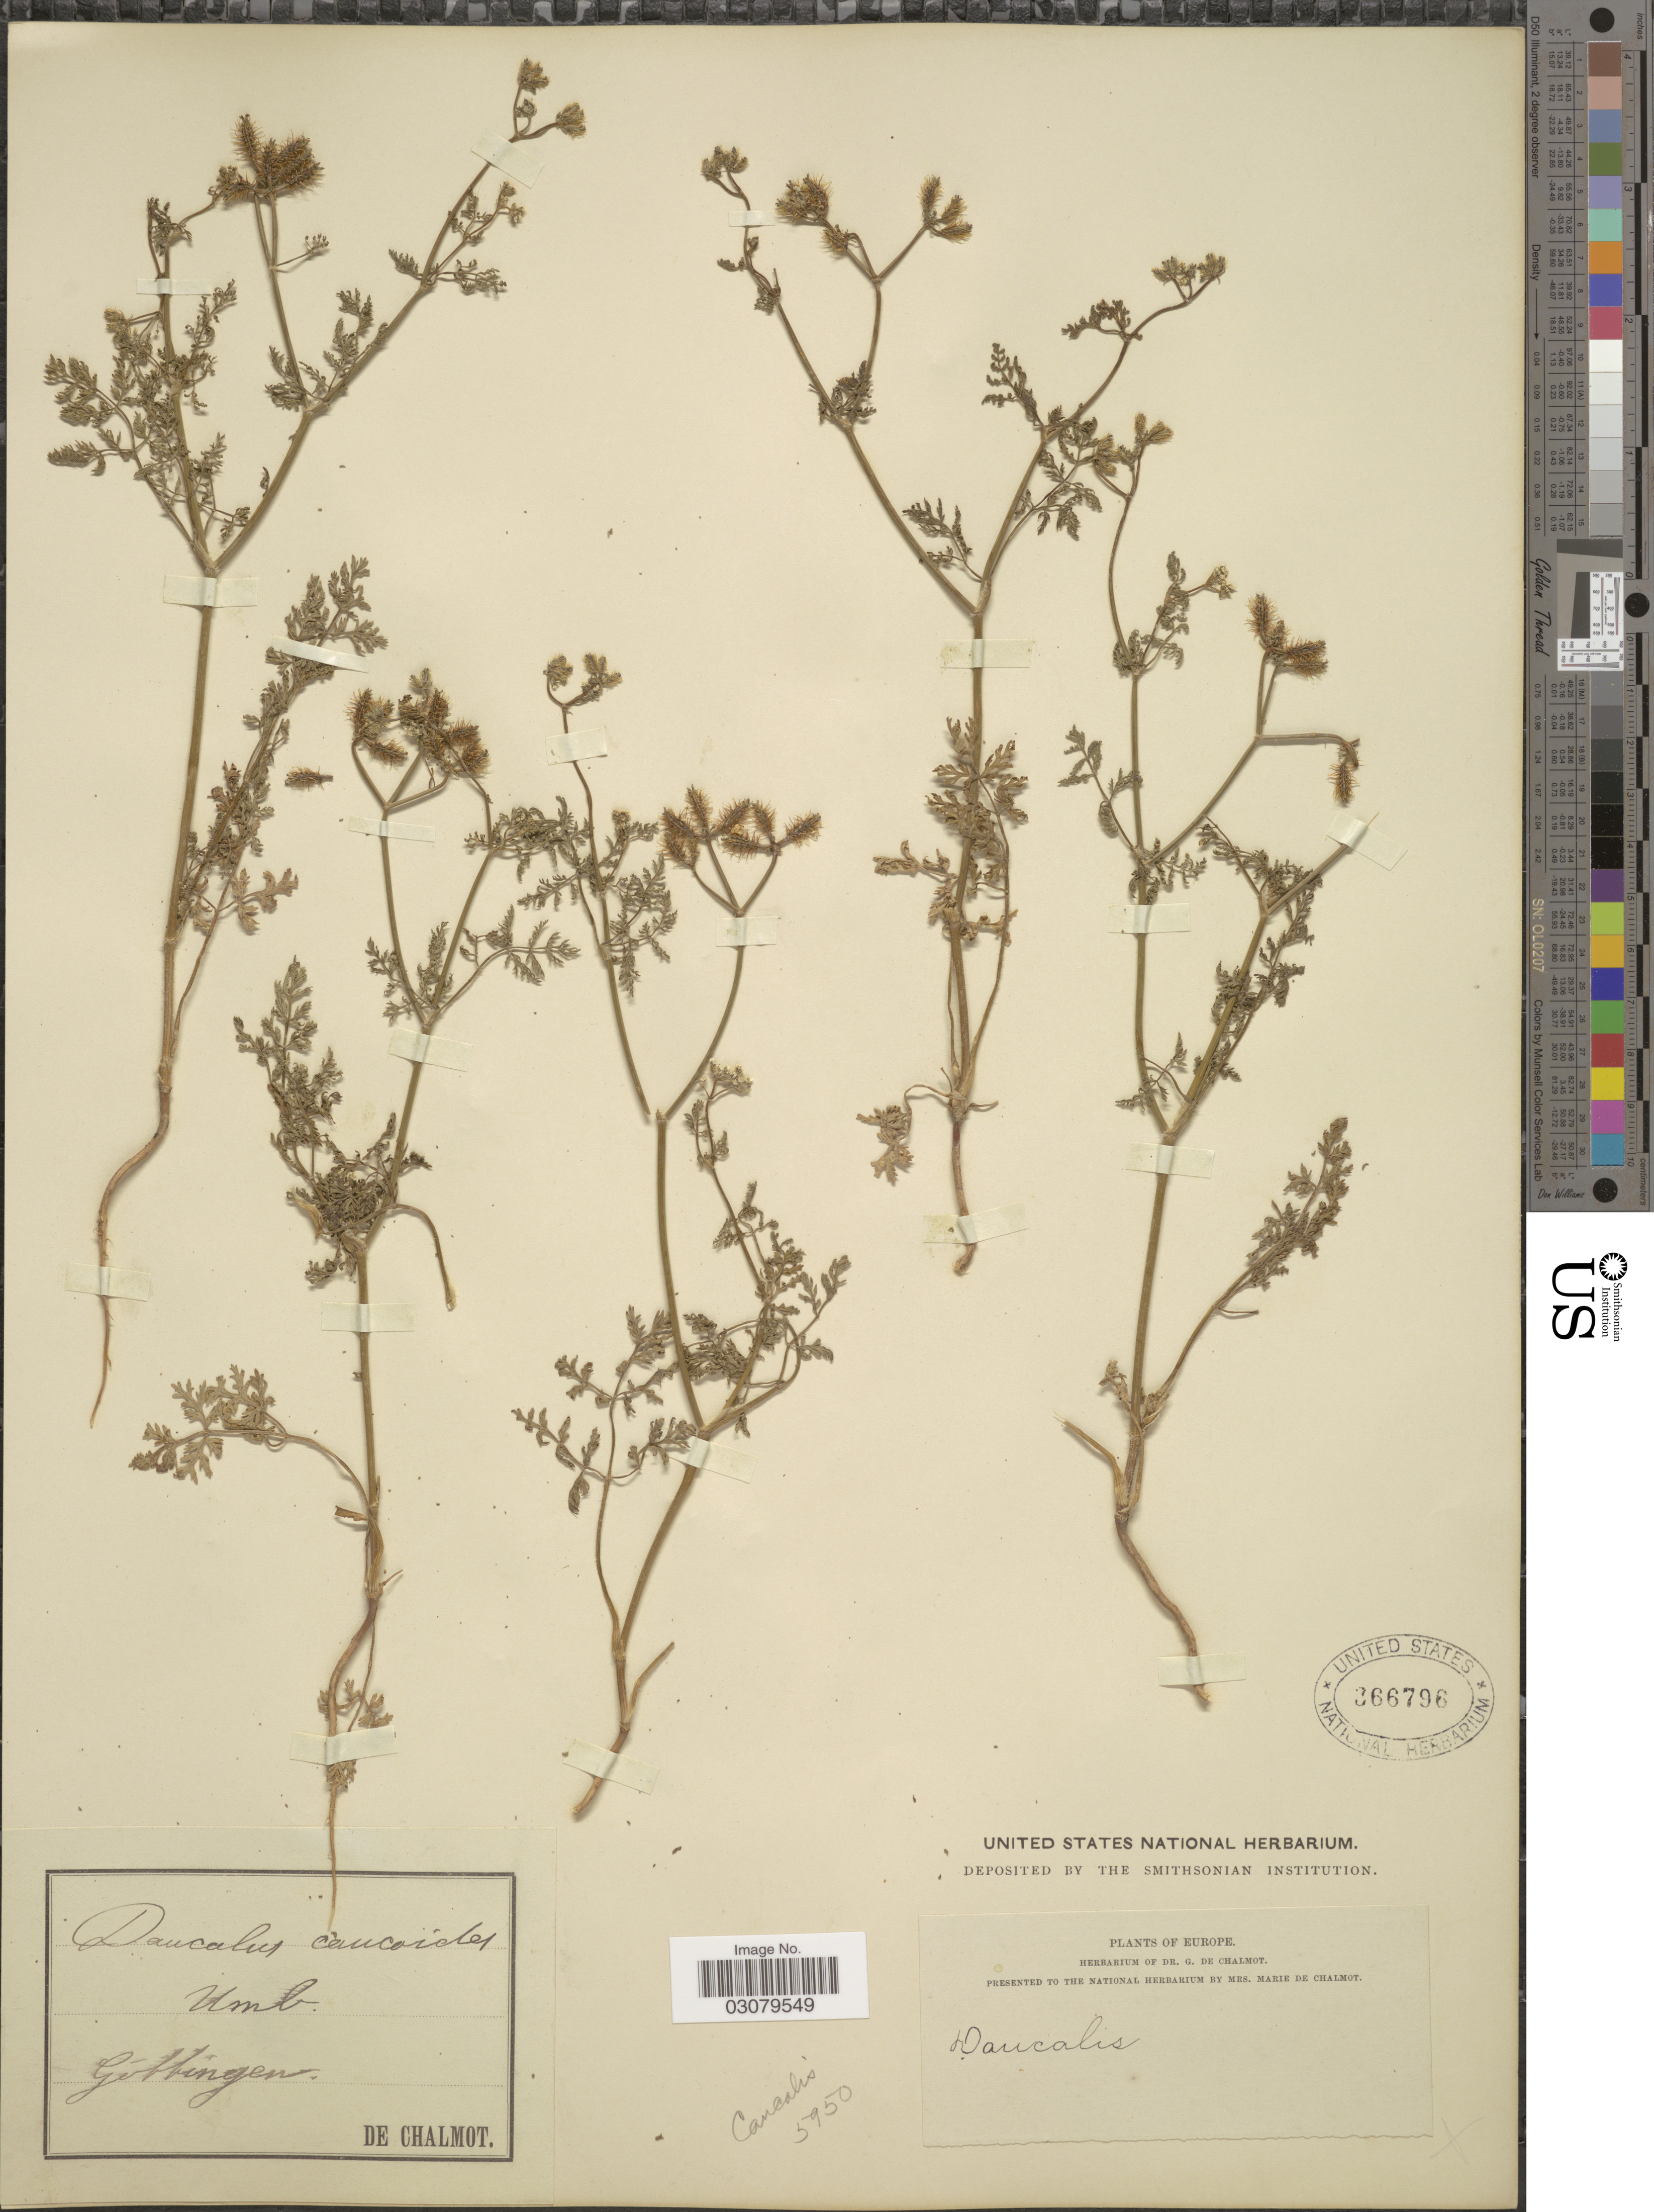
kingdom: Plantae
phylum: Tracheophyta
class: Magnoliopsida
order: Apiales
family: Apiaceae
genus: Caucalis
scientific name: Caucalis sp.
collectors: G. de Chalmot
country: Germany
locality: Europe. Gottingen.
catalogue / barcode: US 366796